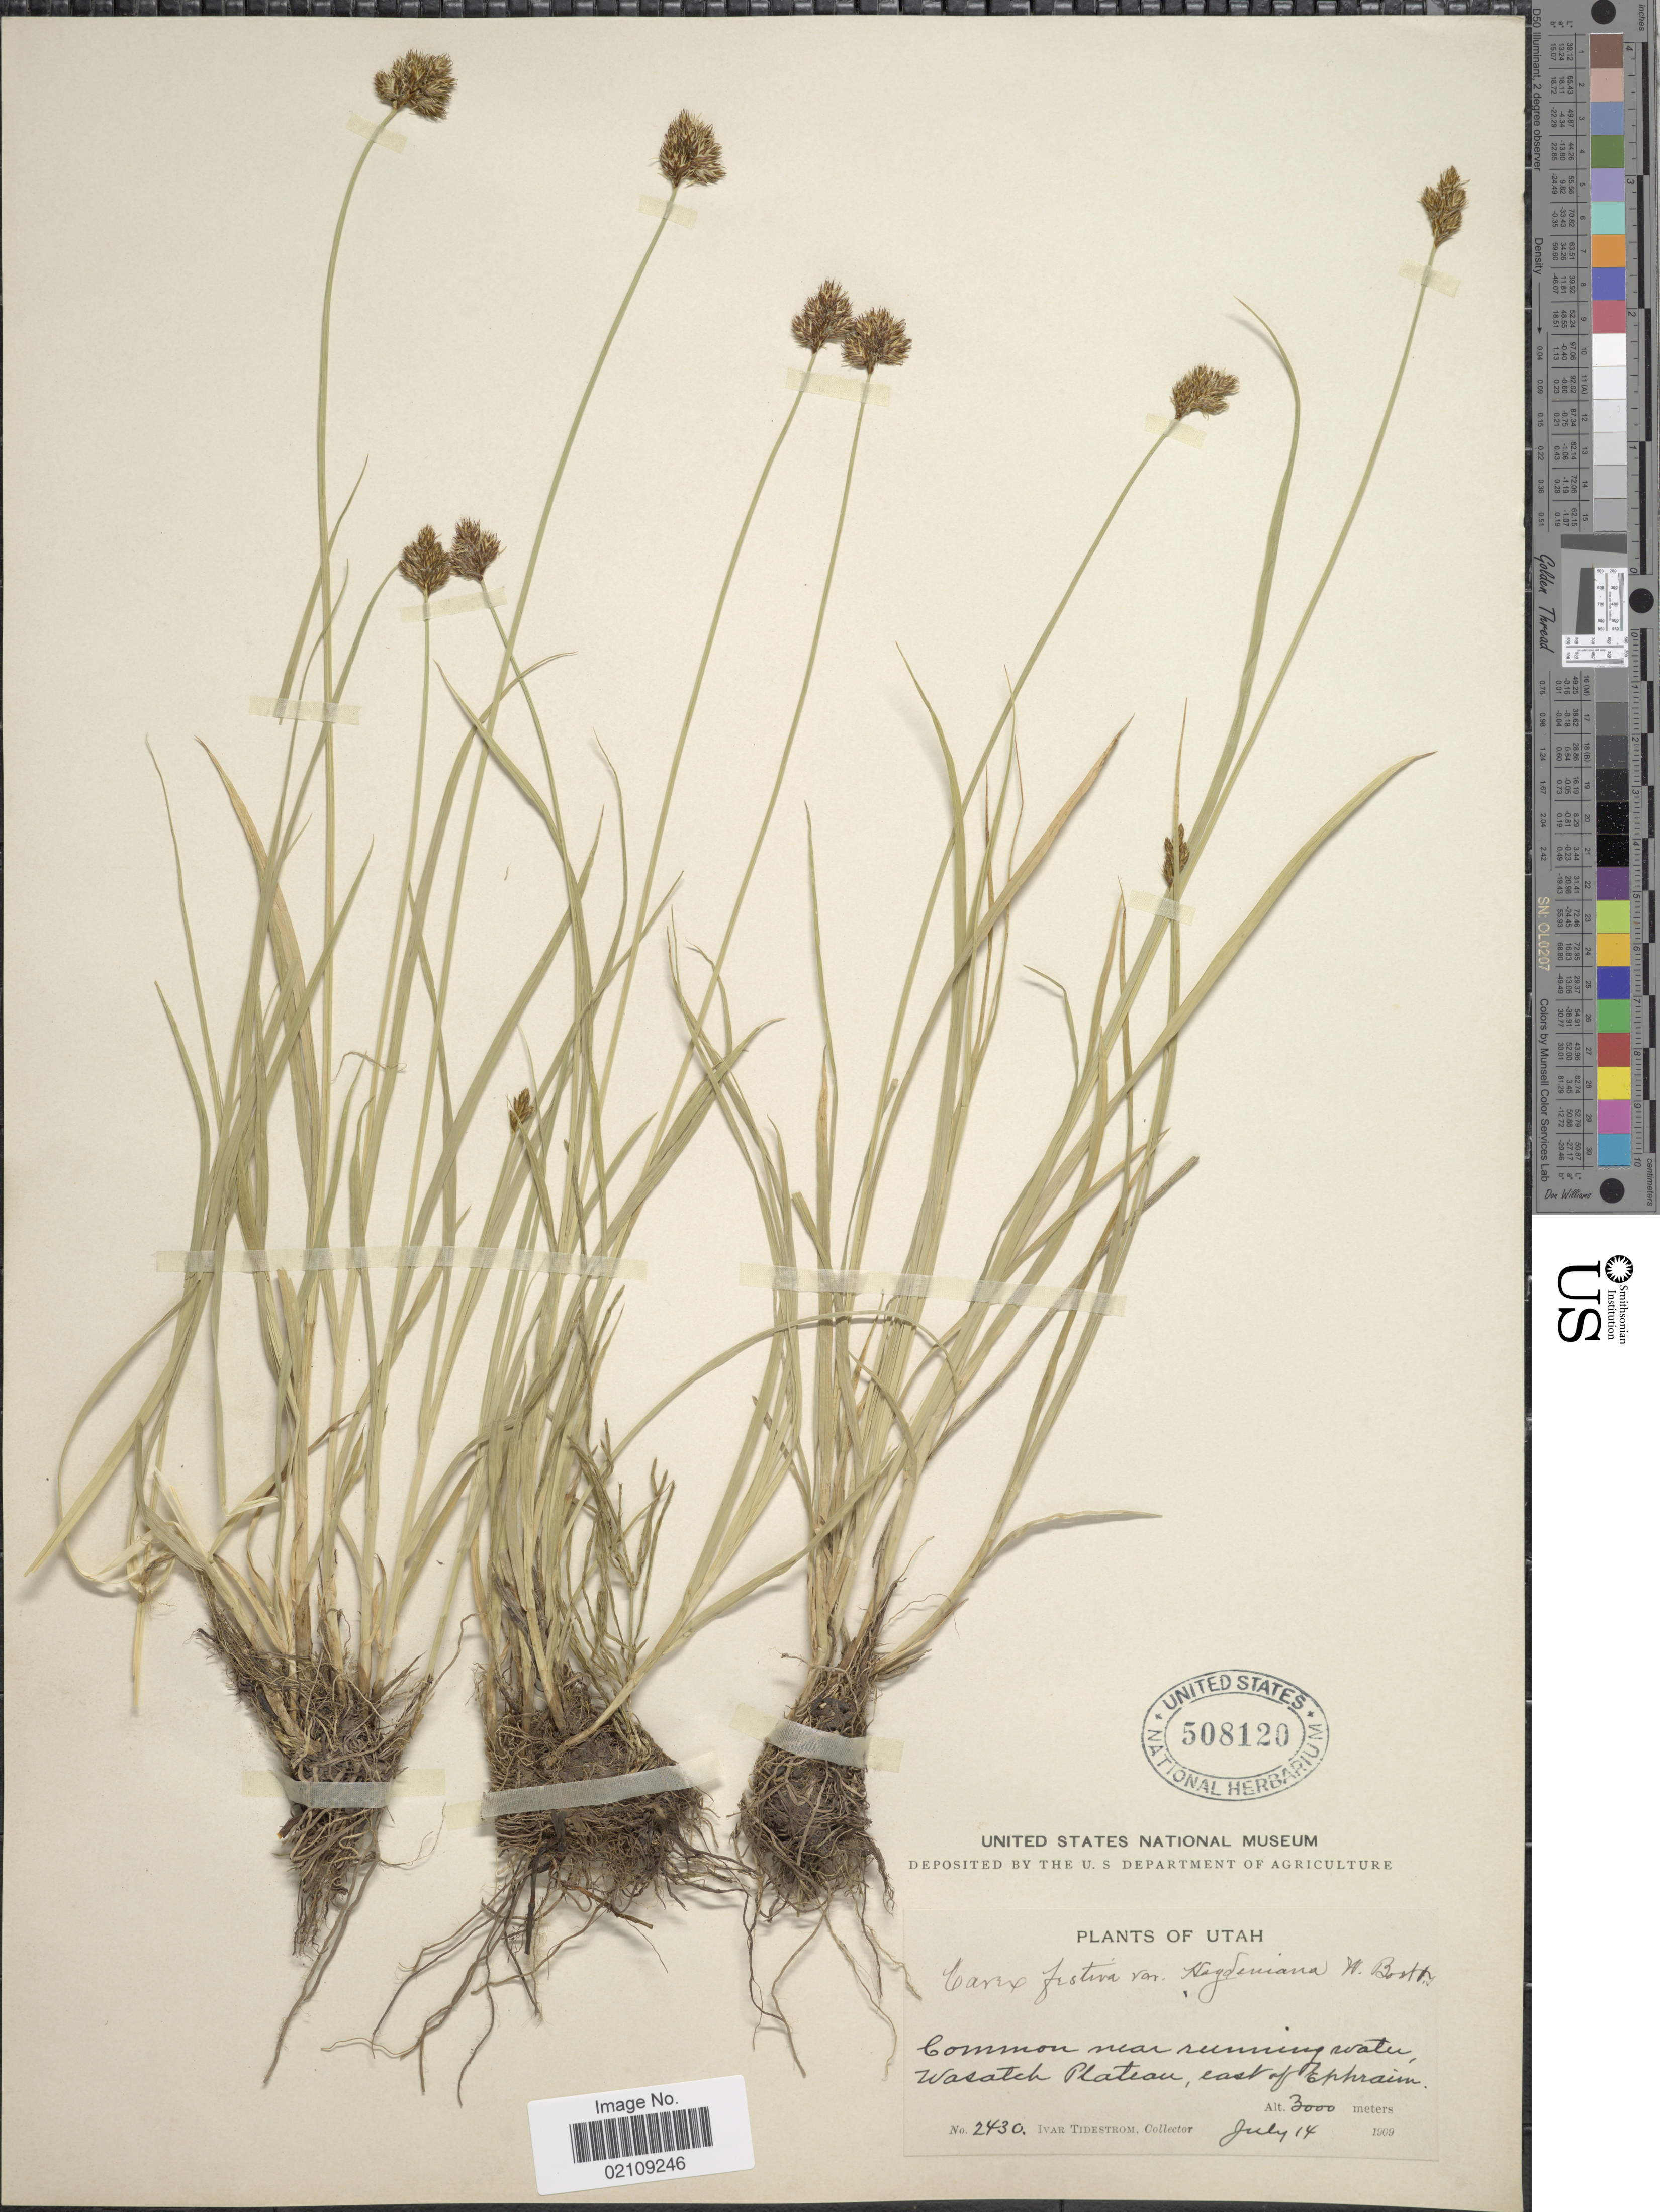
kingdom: Plantae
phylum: Tracheophyta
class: Liliopsida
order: Poales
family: Cyperaceae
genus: Carex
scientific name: Carex haydeniana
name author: Olney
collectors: I. F. Tidestrom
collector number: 2430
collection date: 1909-07-14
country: United States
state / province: Utah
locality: Near running water; Wasatch Plateau, east of Ephraim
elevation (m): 3000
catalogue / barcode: US 508120